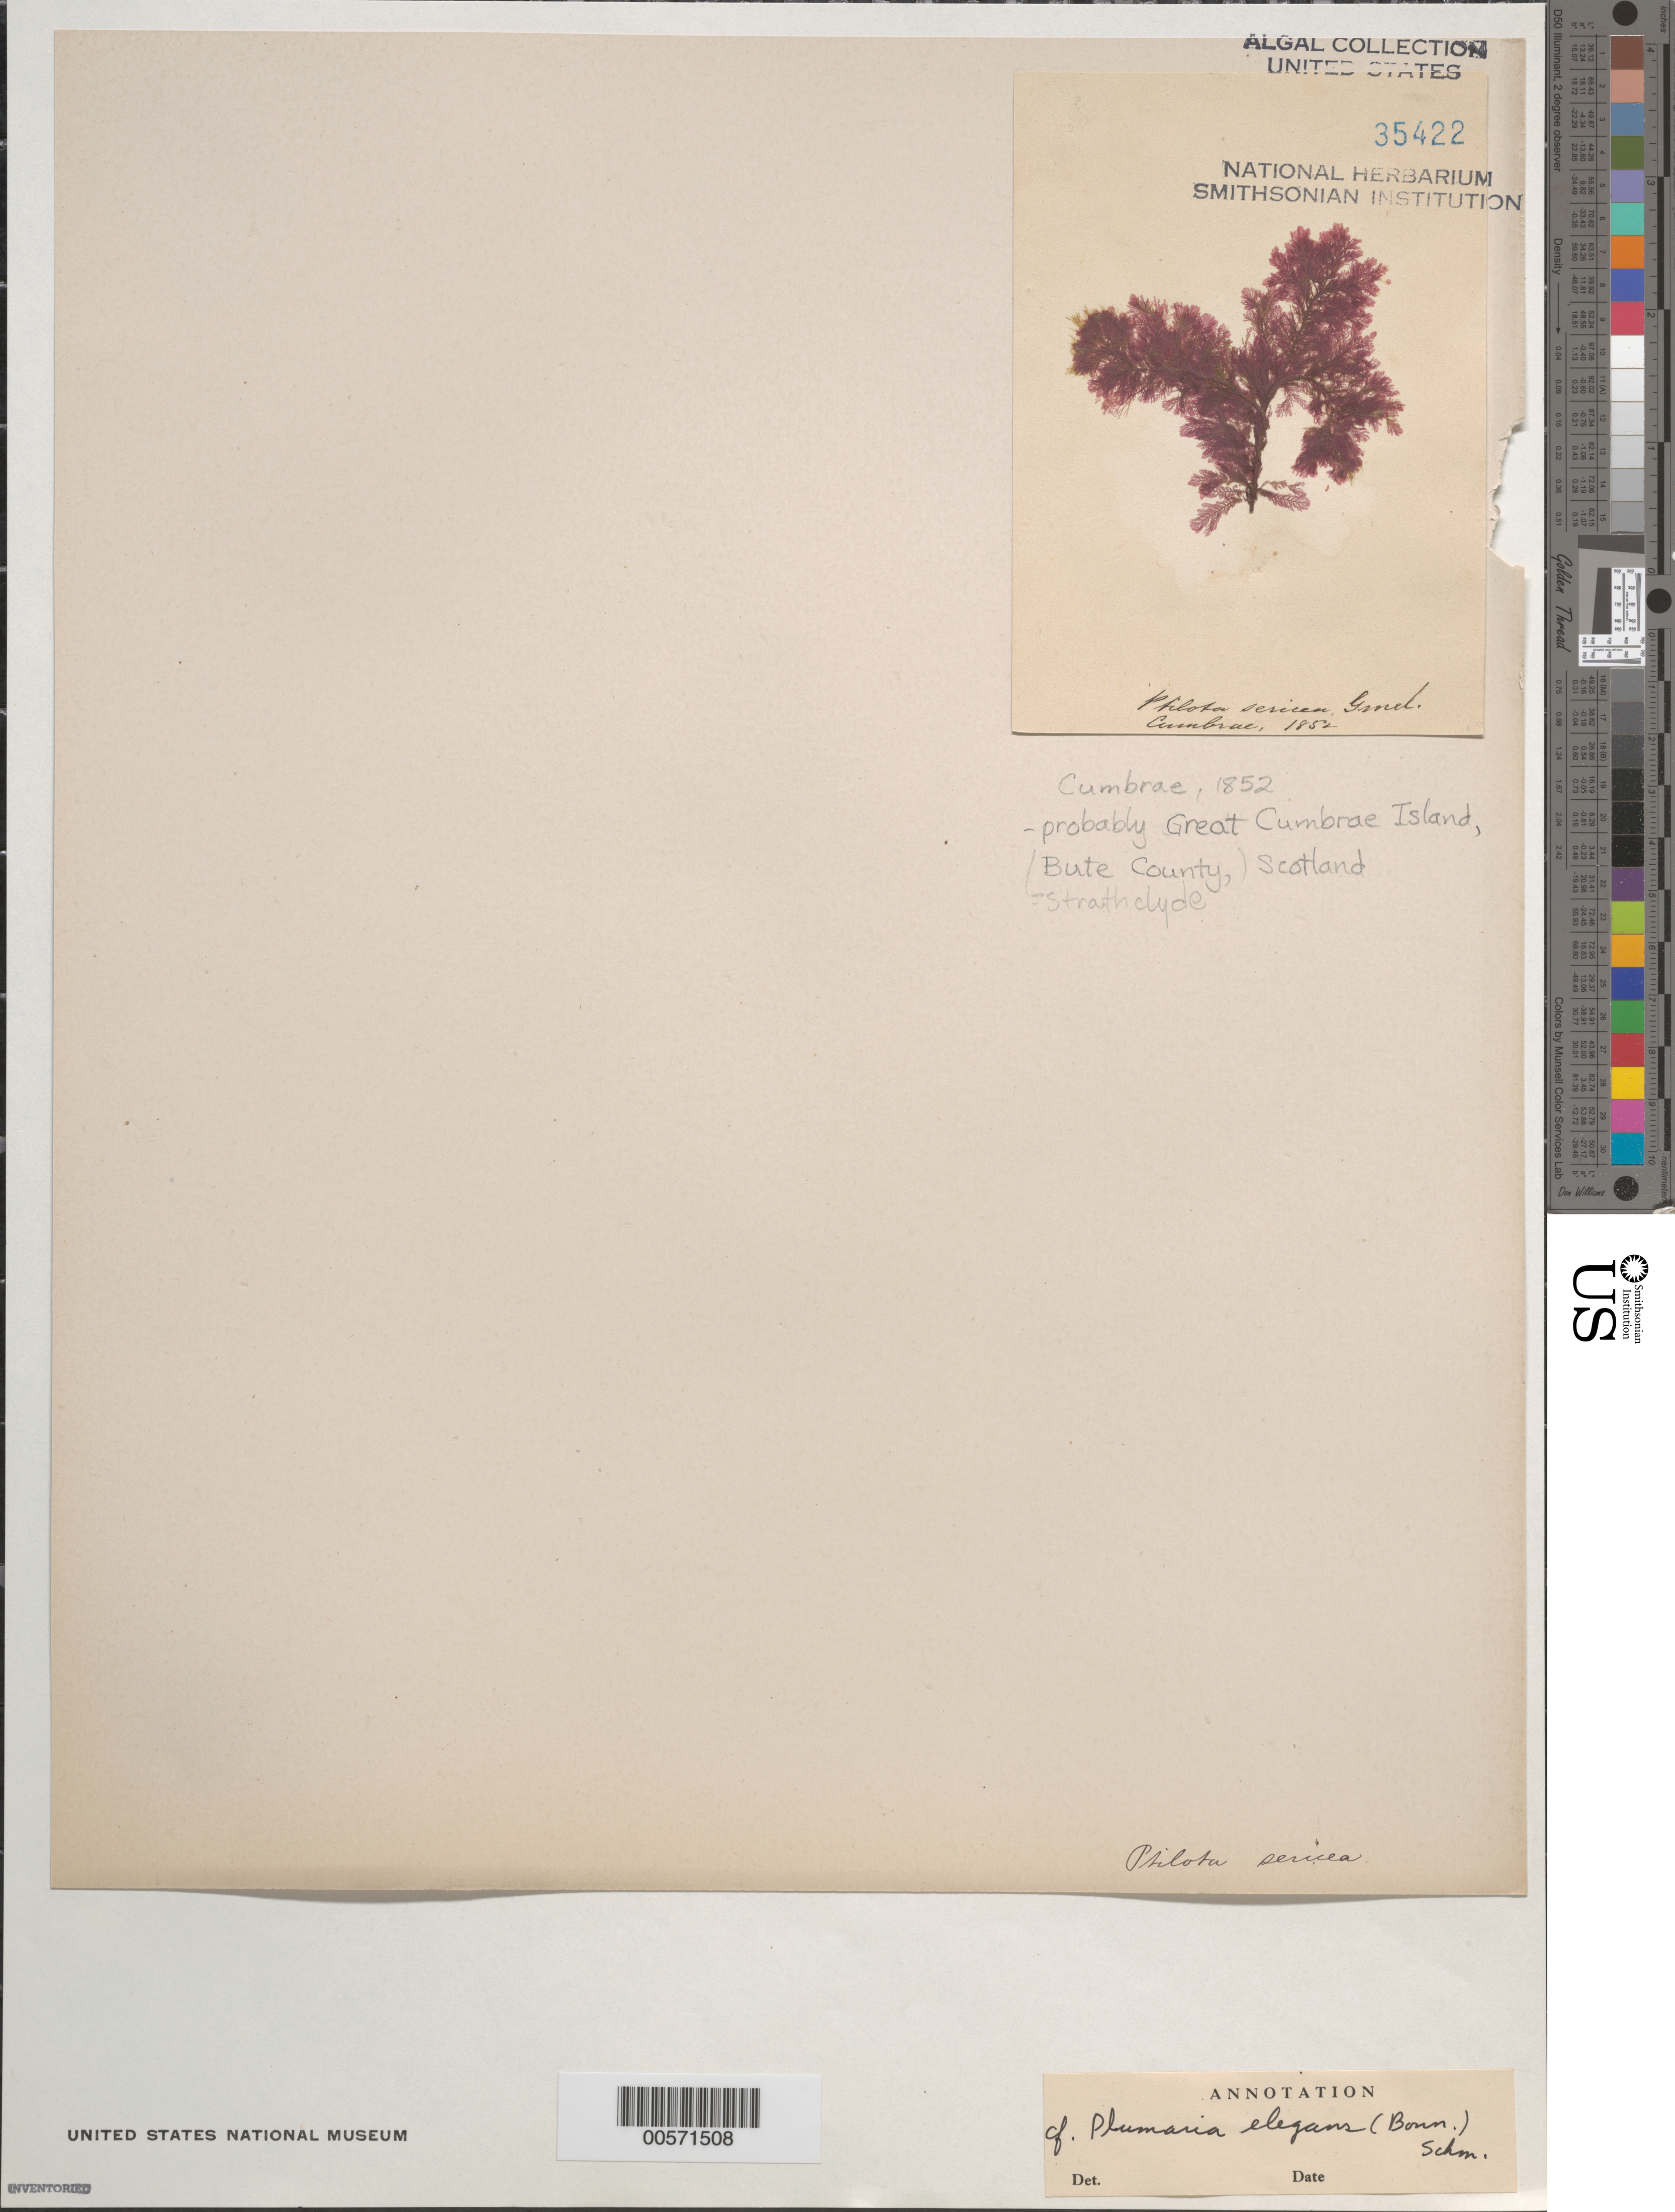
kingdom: Plantae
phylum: Rhodophyta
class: Florideophyceae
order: Ceramiales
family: Wrangeliaceae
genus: Plumaria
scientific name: Plumaria plumosa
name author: (Hudson) Kuntze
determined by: Algae name updating Project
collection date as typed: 1852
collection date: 1852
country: United Kingdom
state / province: Scotland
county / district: North Ayrshire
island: Great Cumbrae Island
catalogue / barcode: US 35422